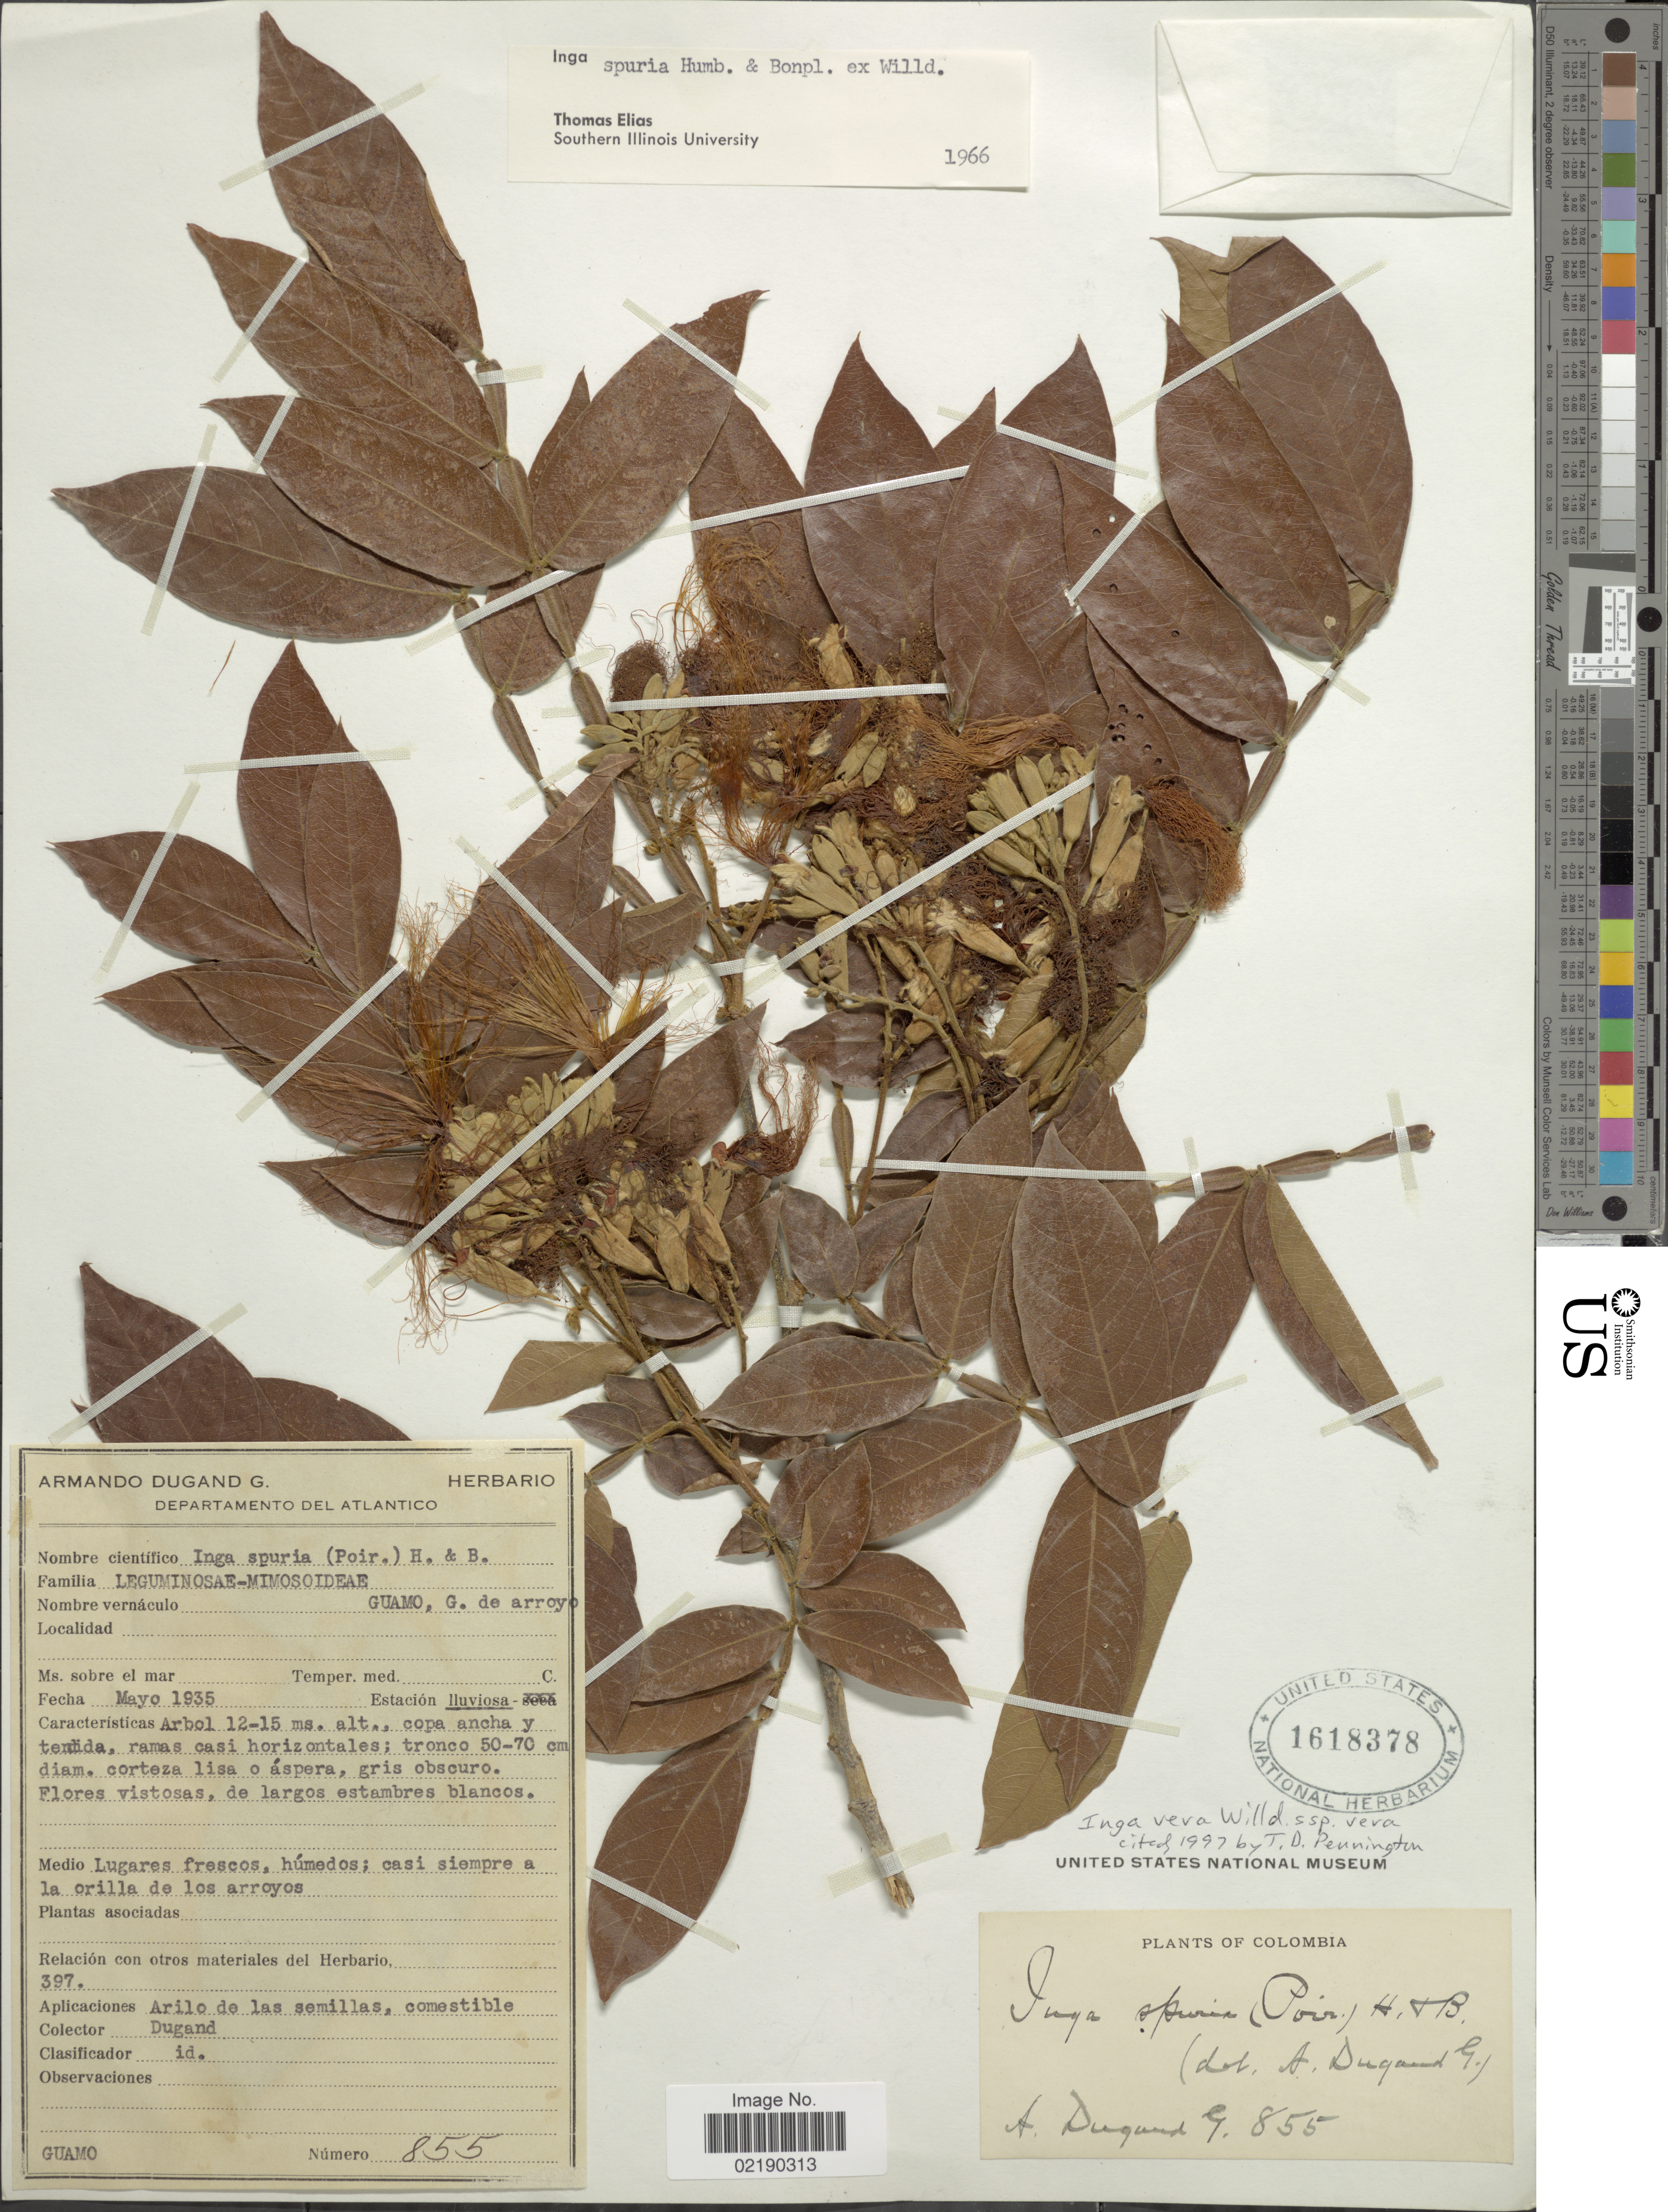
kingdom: Plantae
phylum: Tracheophyta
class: Magnoliopsida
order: Fabales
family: Fabaceae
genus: Inga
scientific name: Inga vera subsp. vera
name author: Willd.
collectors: A. Dugand G.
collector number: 855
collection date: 1935-05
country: Colombia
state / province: Atlántico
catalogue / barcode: US 1618378